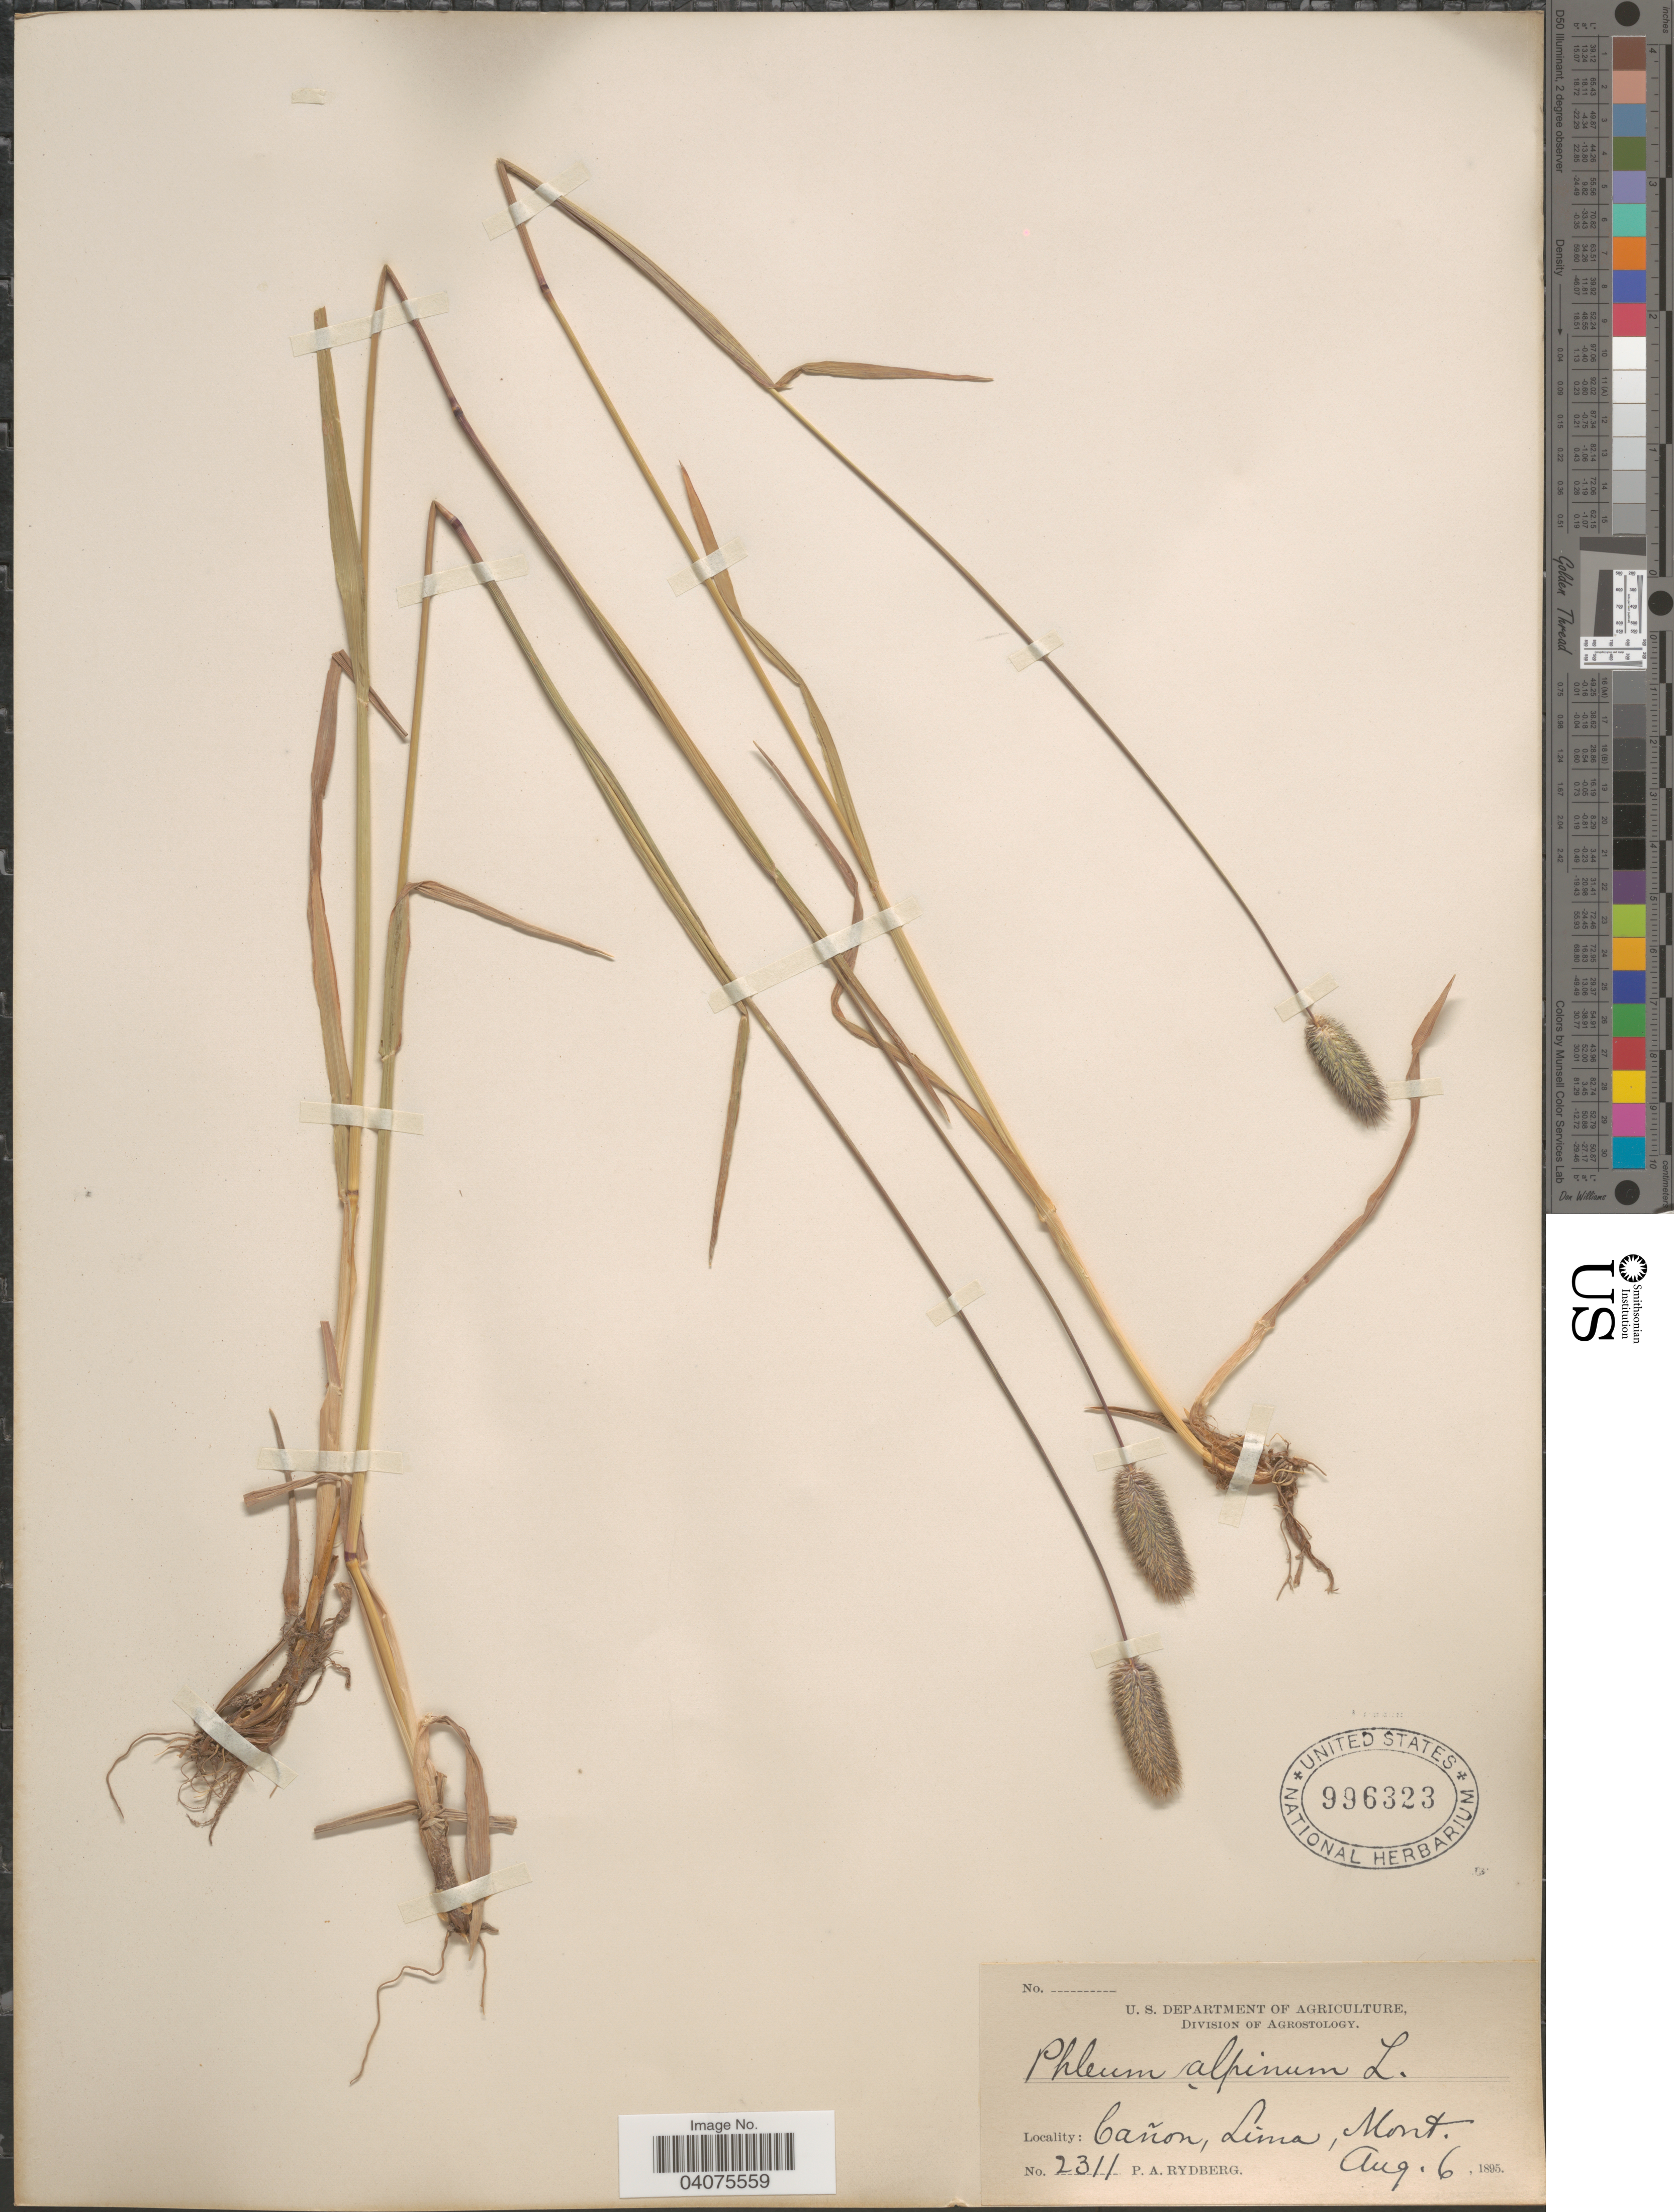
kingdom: Plantae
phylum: Tracheophyta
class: Liliopsida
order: Poales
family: Poaceae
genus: Phleum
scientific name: Phleum alpinum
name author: L.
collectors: P. A. Rydberg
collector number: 2311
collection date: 1895-08-06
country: United States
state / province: Montana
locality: Cañon, Lima.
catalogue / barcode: US 996323